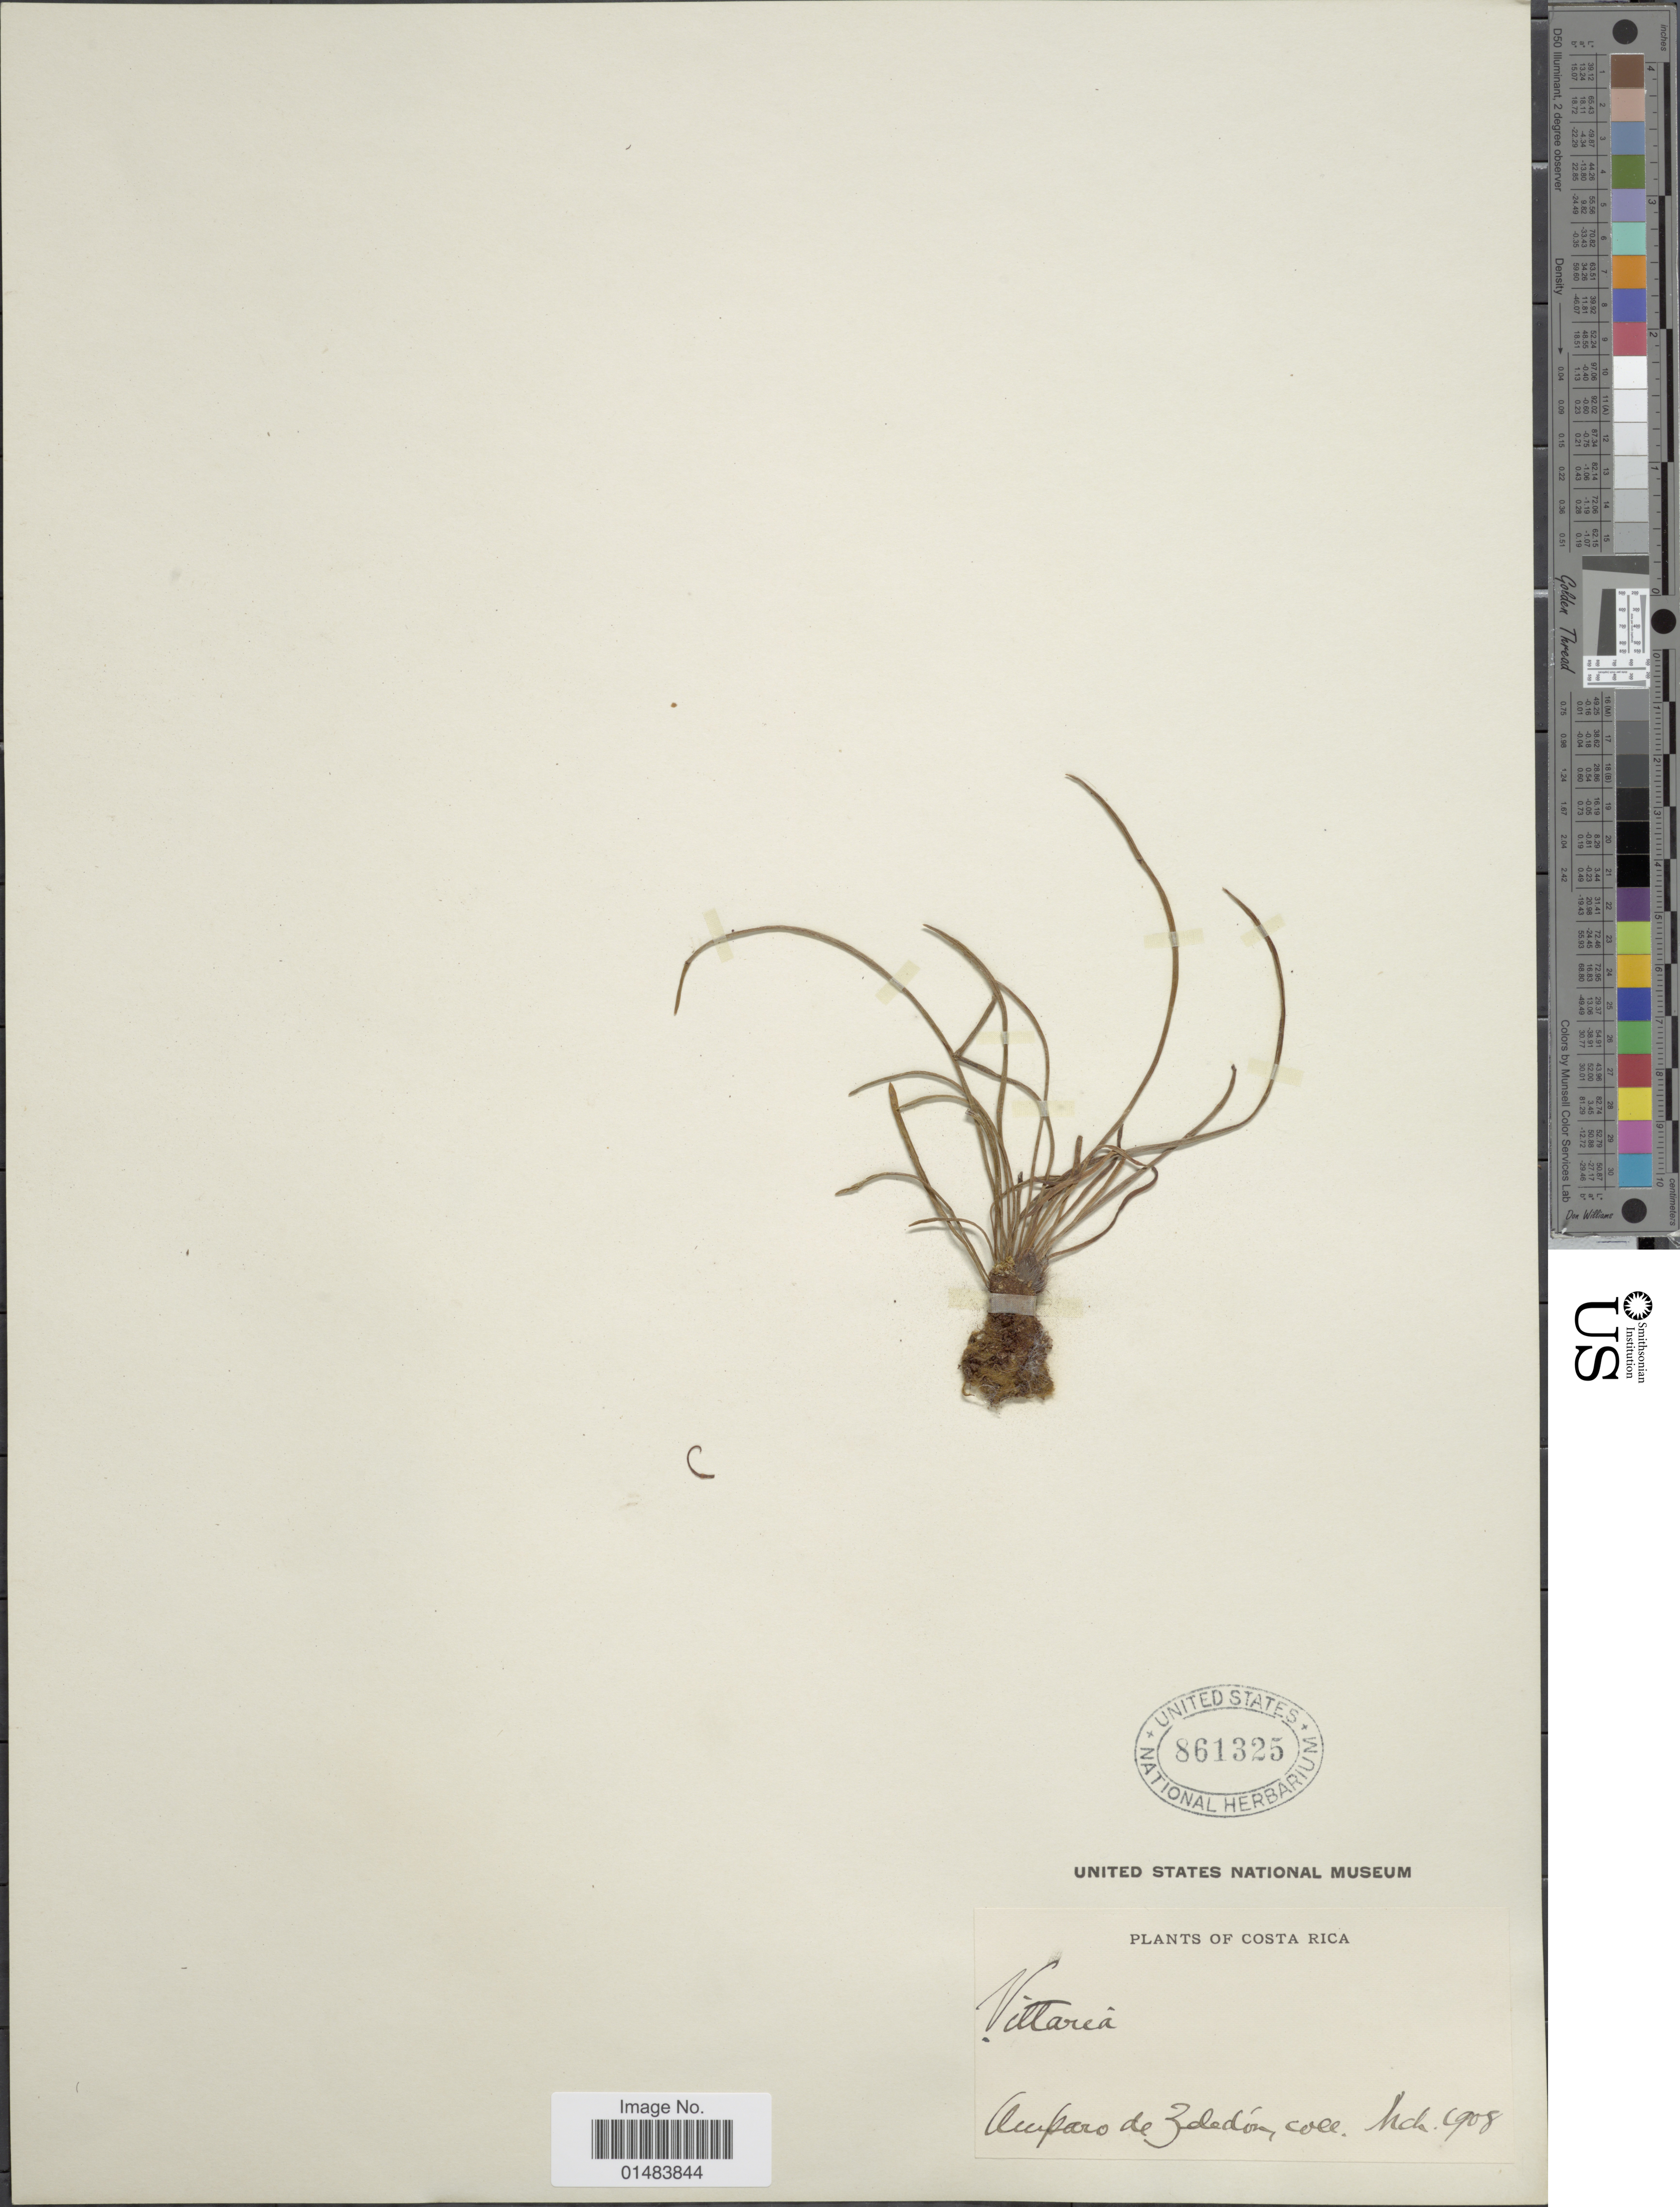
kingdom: Plantae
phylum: Tracheophyta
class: Polypodiopsida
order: Polypodiales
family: Pteridaceae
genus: Vittaria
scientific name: Vittaria sp.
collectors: A. Zeledon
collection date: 1908-03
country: Costa Rica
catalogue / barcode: US 861325